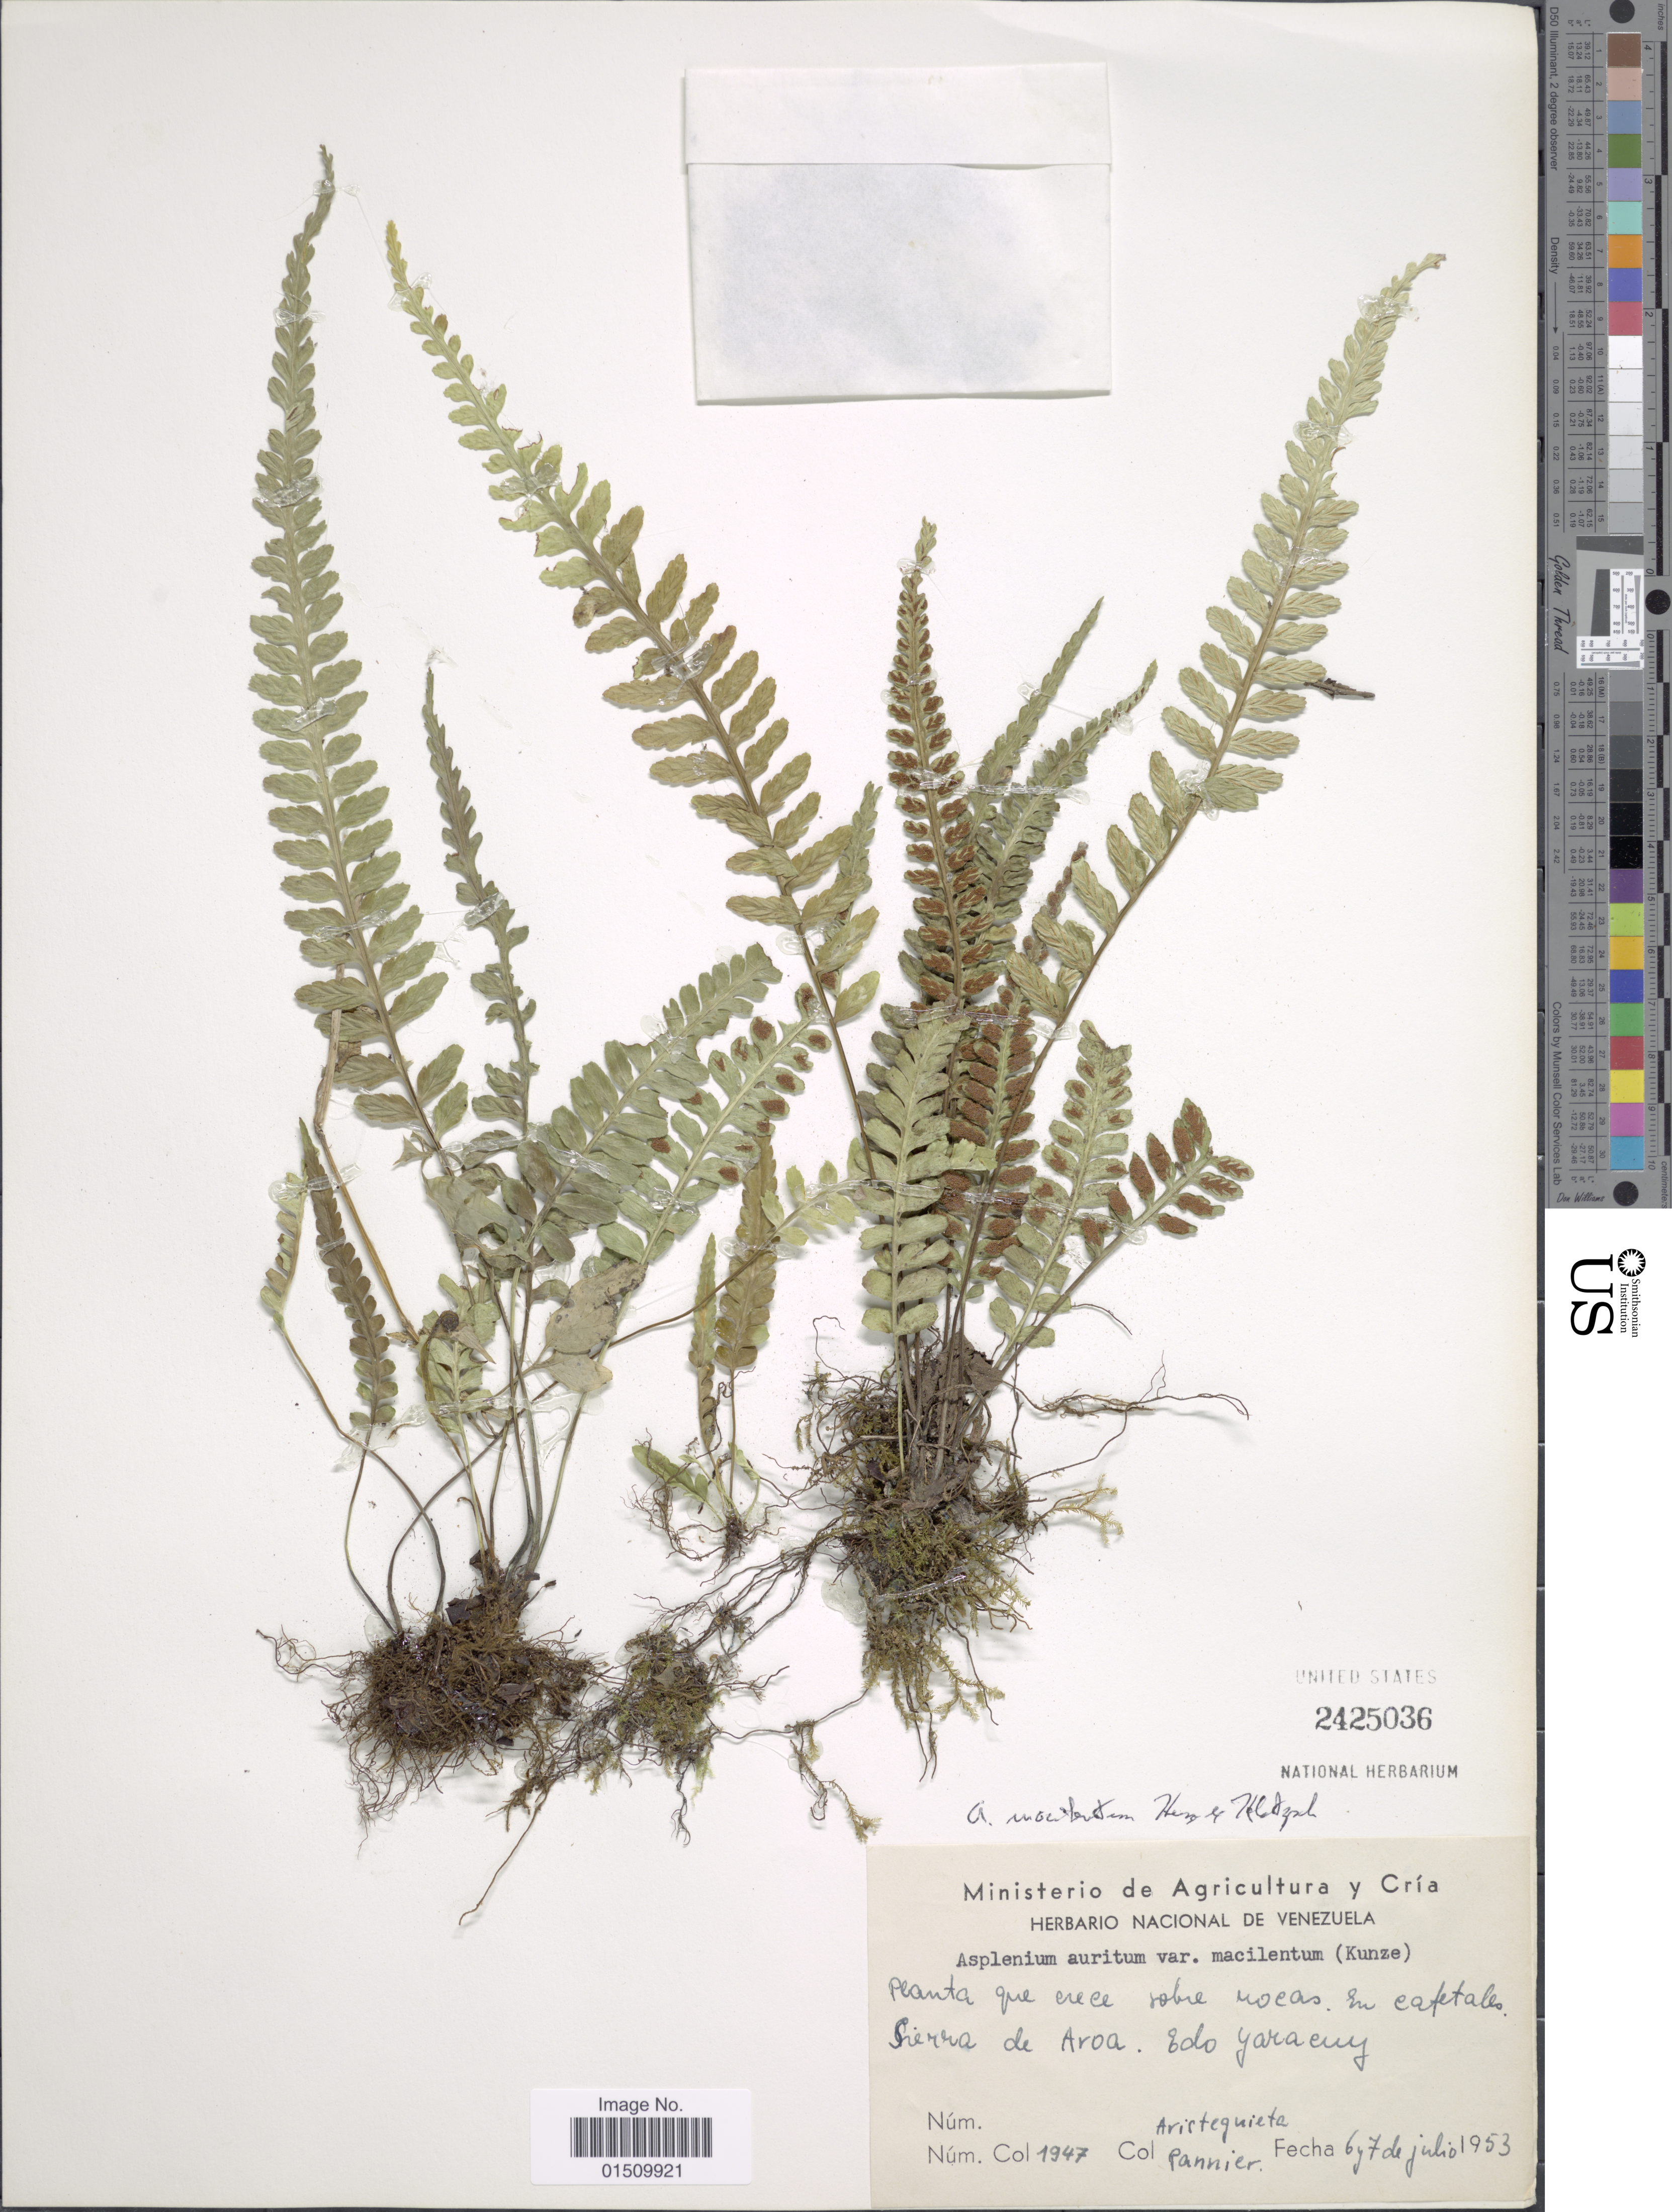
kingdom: Plantae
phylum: Tracheophyta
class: Polypodiopsida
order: Polypodiales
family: Aspleniaceae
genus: Asplenium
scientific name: Asplenium auritum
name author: Sw.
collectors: -. Aristeguieta & Pannier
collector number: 1947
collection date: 1953-07-06/1953-07-07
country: Venezuela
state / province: Yaracuy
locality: Venezuela, Sierra de Aroa, Edo Yaracuy.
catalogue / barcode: US 2425036